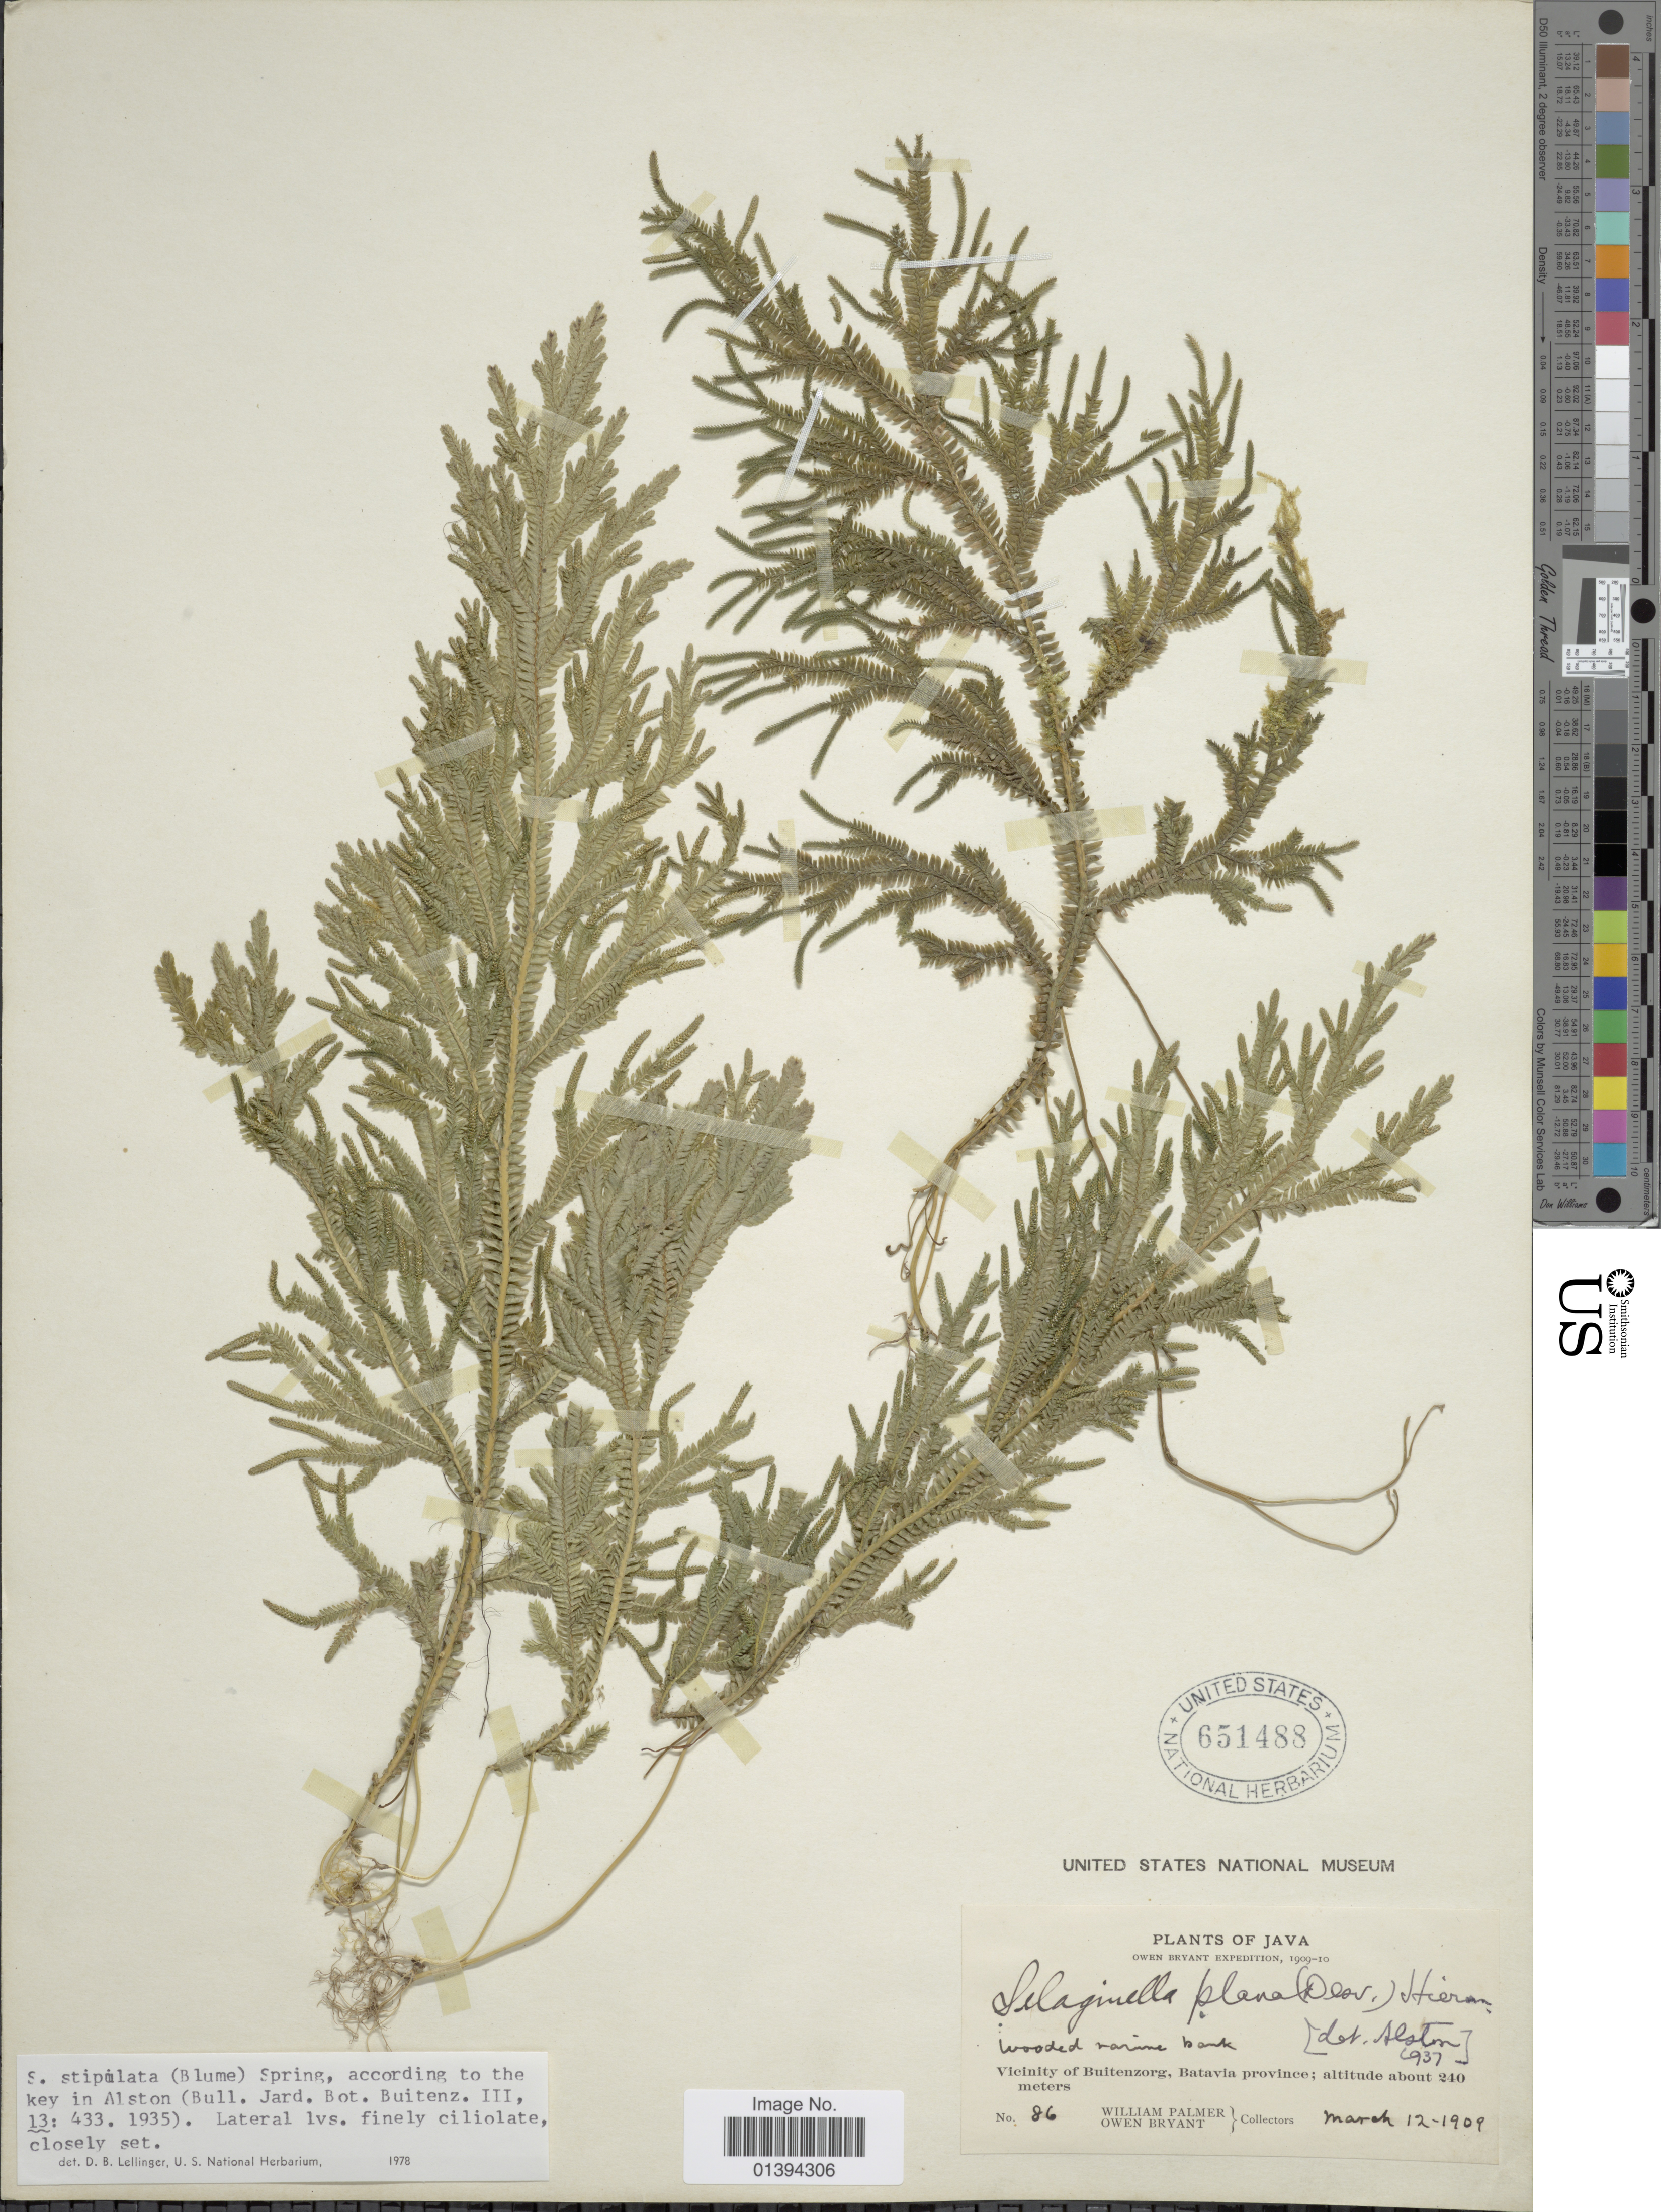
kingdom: Plantae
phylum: Tracheophyta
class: Lycopodiopsida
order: Selaginellales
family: Selaginellaceae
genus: Selaginella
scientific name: Selaginella stipulata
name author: (Blume) Spring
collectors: W. Palmer & O. Bryant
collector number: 86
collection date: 1909-03-12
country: Indonesia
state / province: Java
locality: Vicinity of Buitenzorg, Batavia province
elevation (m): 240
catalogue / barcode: US 651488